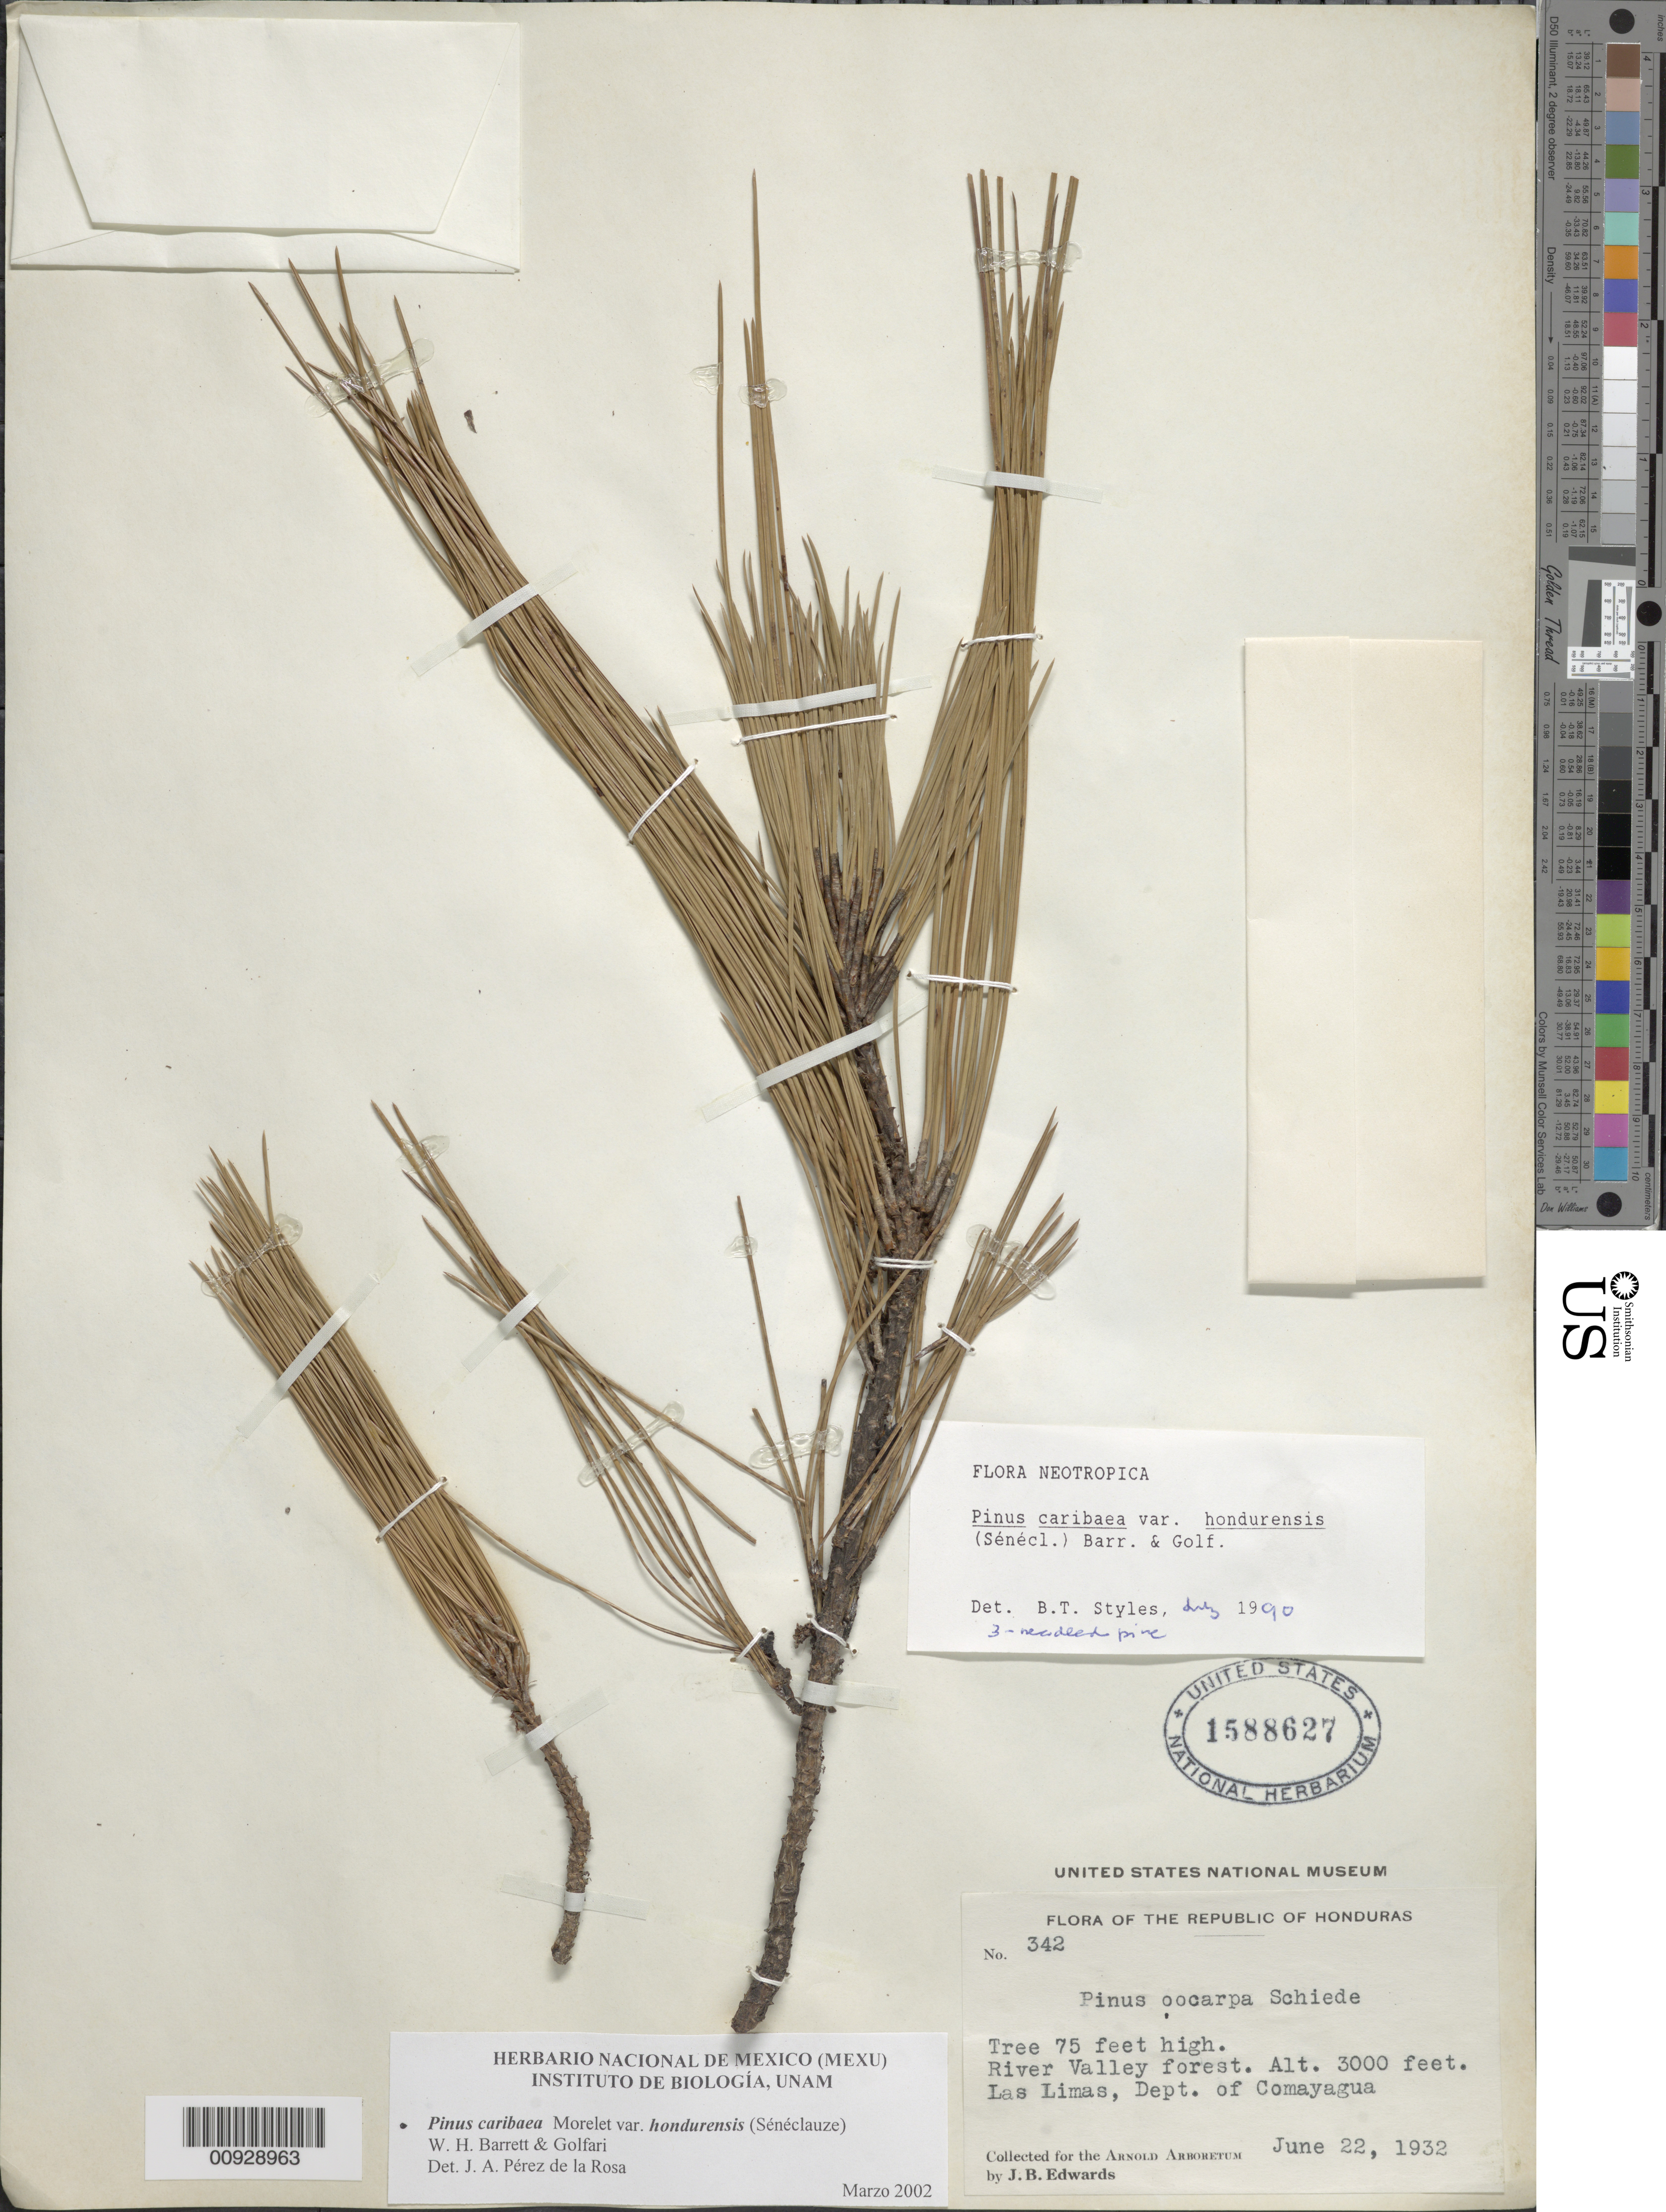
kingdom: Plantae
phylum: Tracheophyta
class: Pinopsida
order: Pinales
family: Pinaceae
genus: Pinus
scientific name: Pinus caribaea var. hondurensis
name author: (Sénécl.) W.H.G. Barrett & Golfari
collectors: J. B. Edwards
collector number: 342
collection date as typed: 22 Jun 1932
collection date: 1932-06-22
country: Honduras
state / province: Comayagua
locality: Las Limas.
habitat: River valley forest.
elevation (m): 914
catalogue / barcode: US 1588627